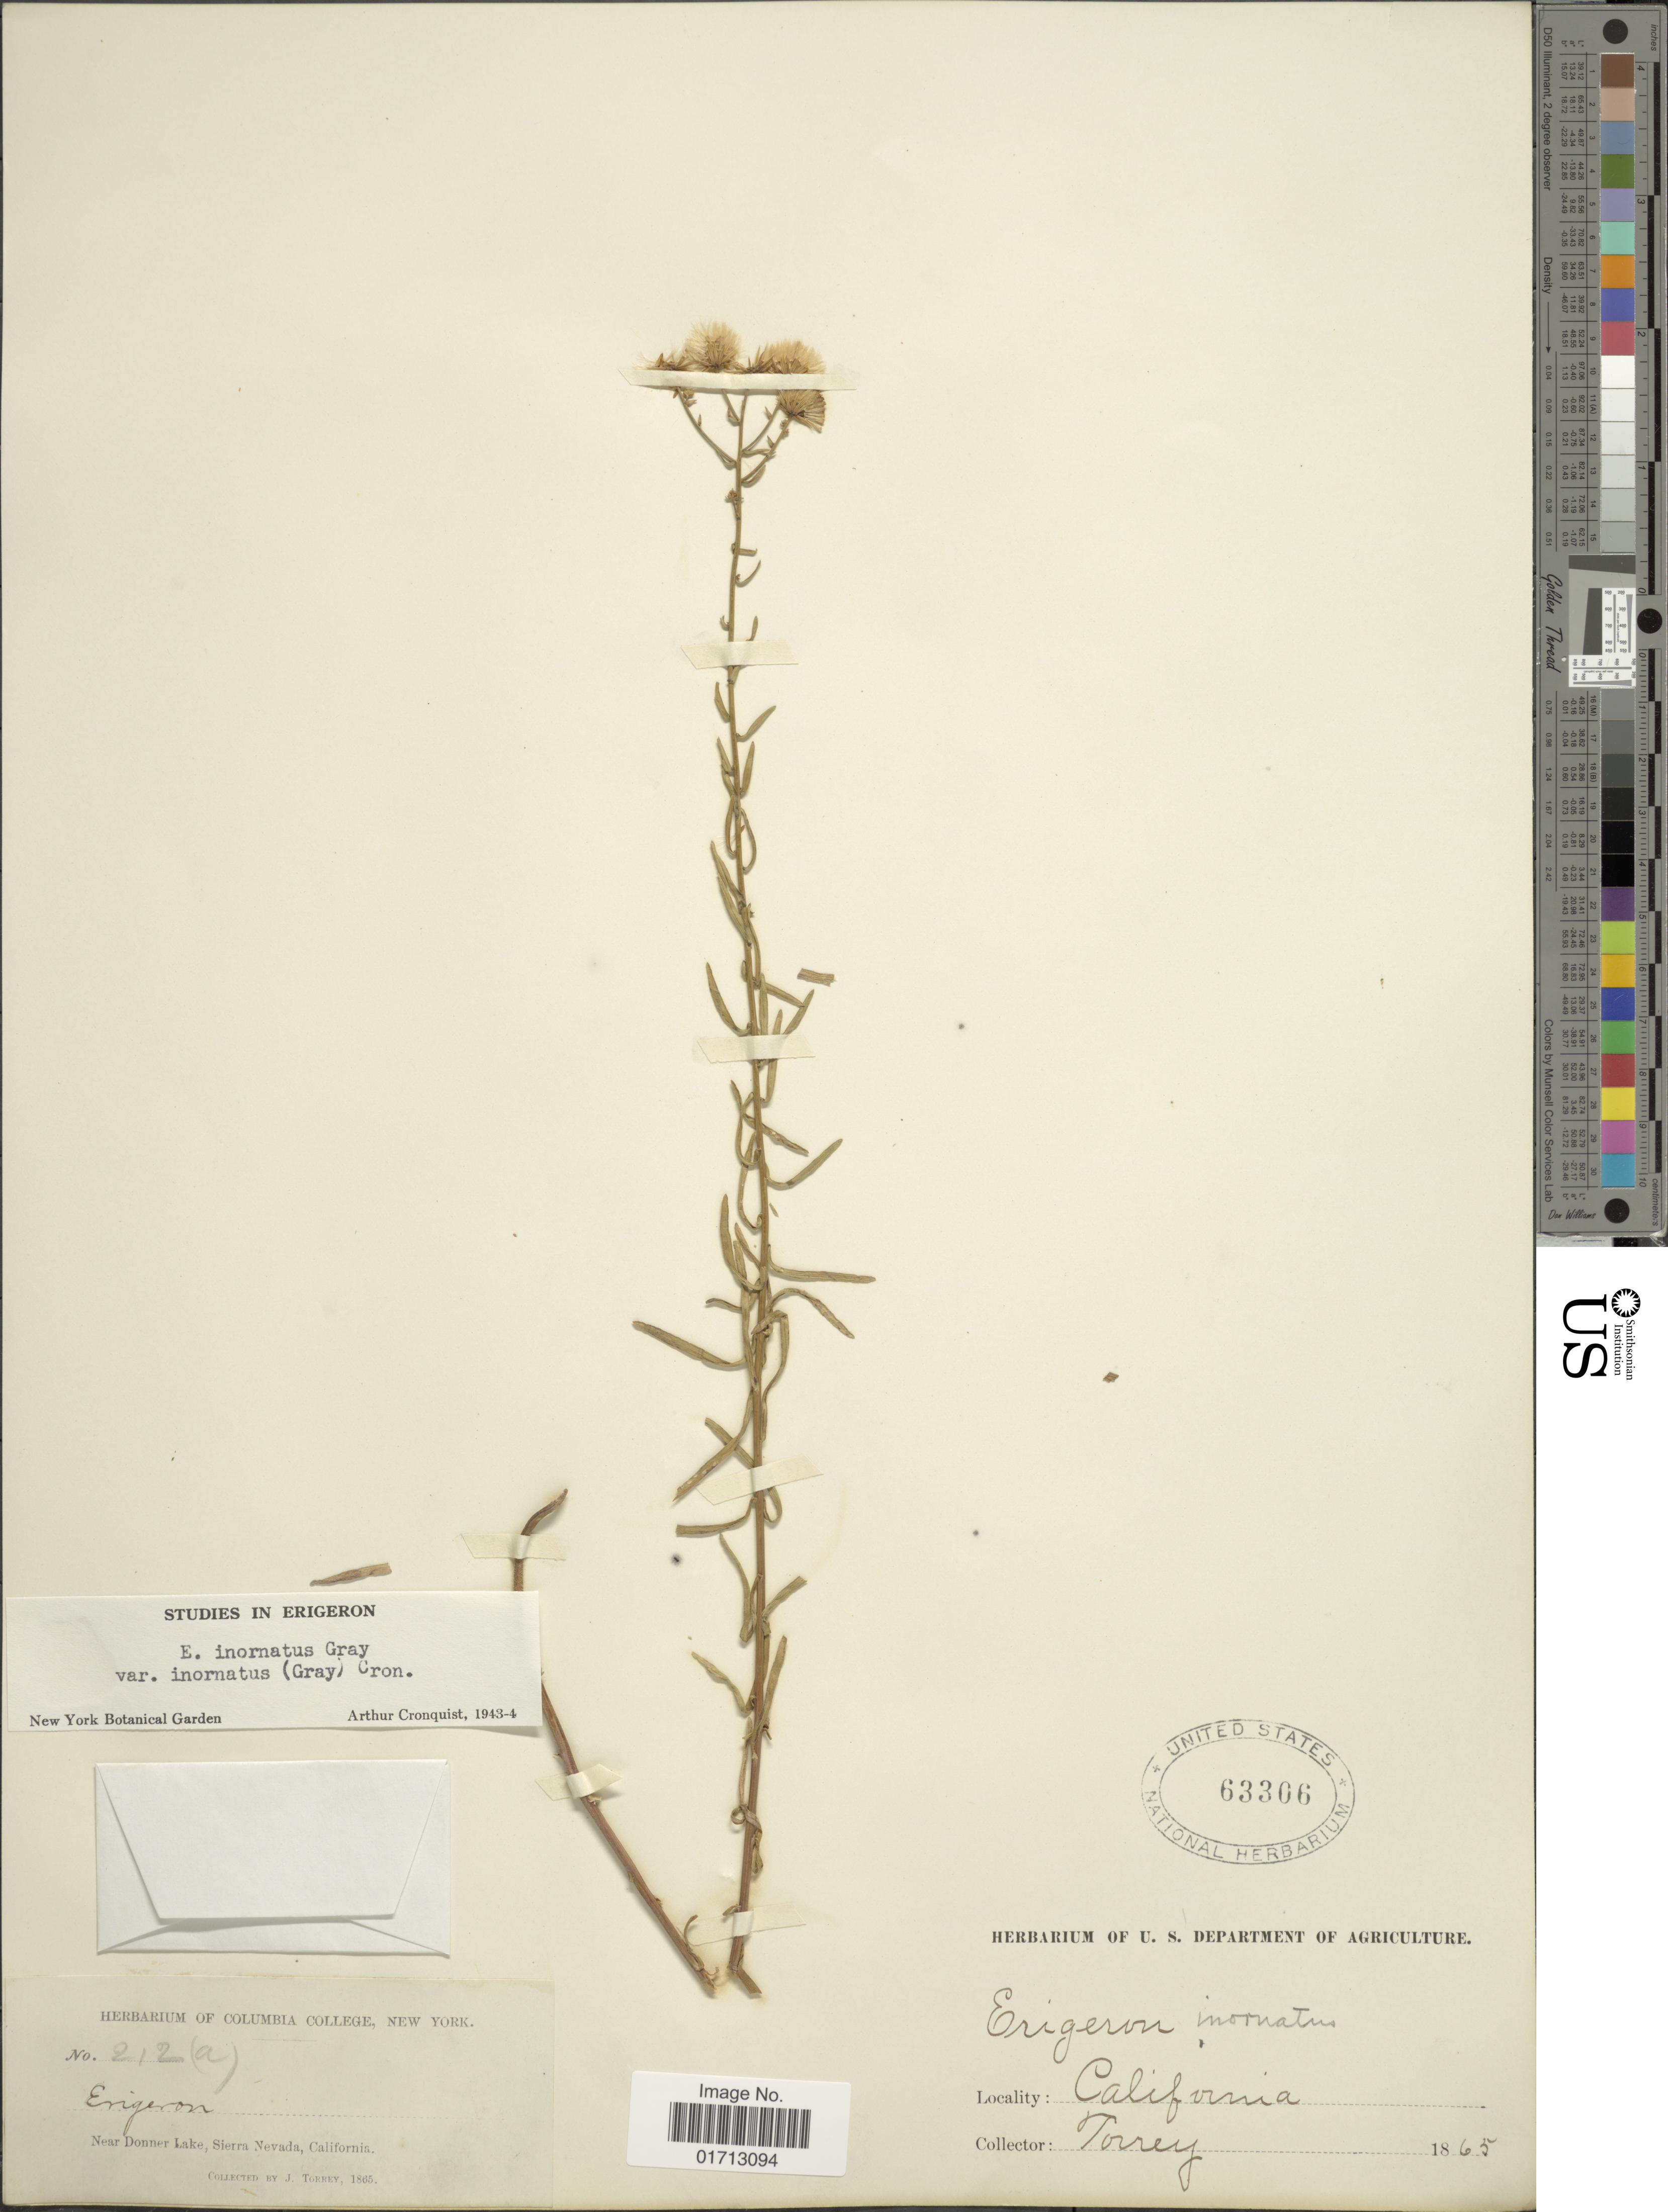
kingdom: Plantae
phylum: Tracheophyta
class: Magnoliopsida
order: Asterales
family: Asteraceae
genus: Erigeron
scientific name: Erigeron inornatus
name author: (A. Gray) A. Gray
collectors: J. Torrey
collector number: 212a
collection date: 1865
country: United States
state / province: California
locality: Near Donner Lake, Sierra Nevada.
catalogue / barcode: US 63306